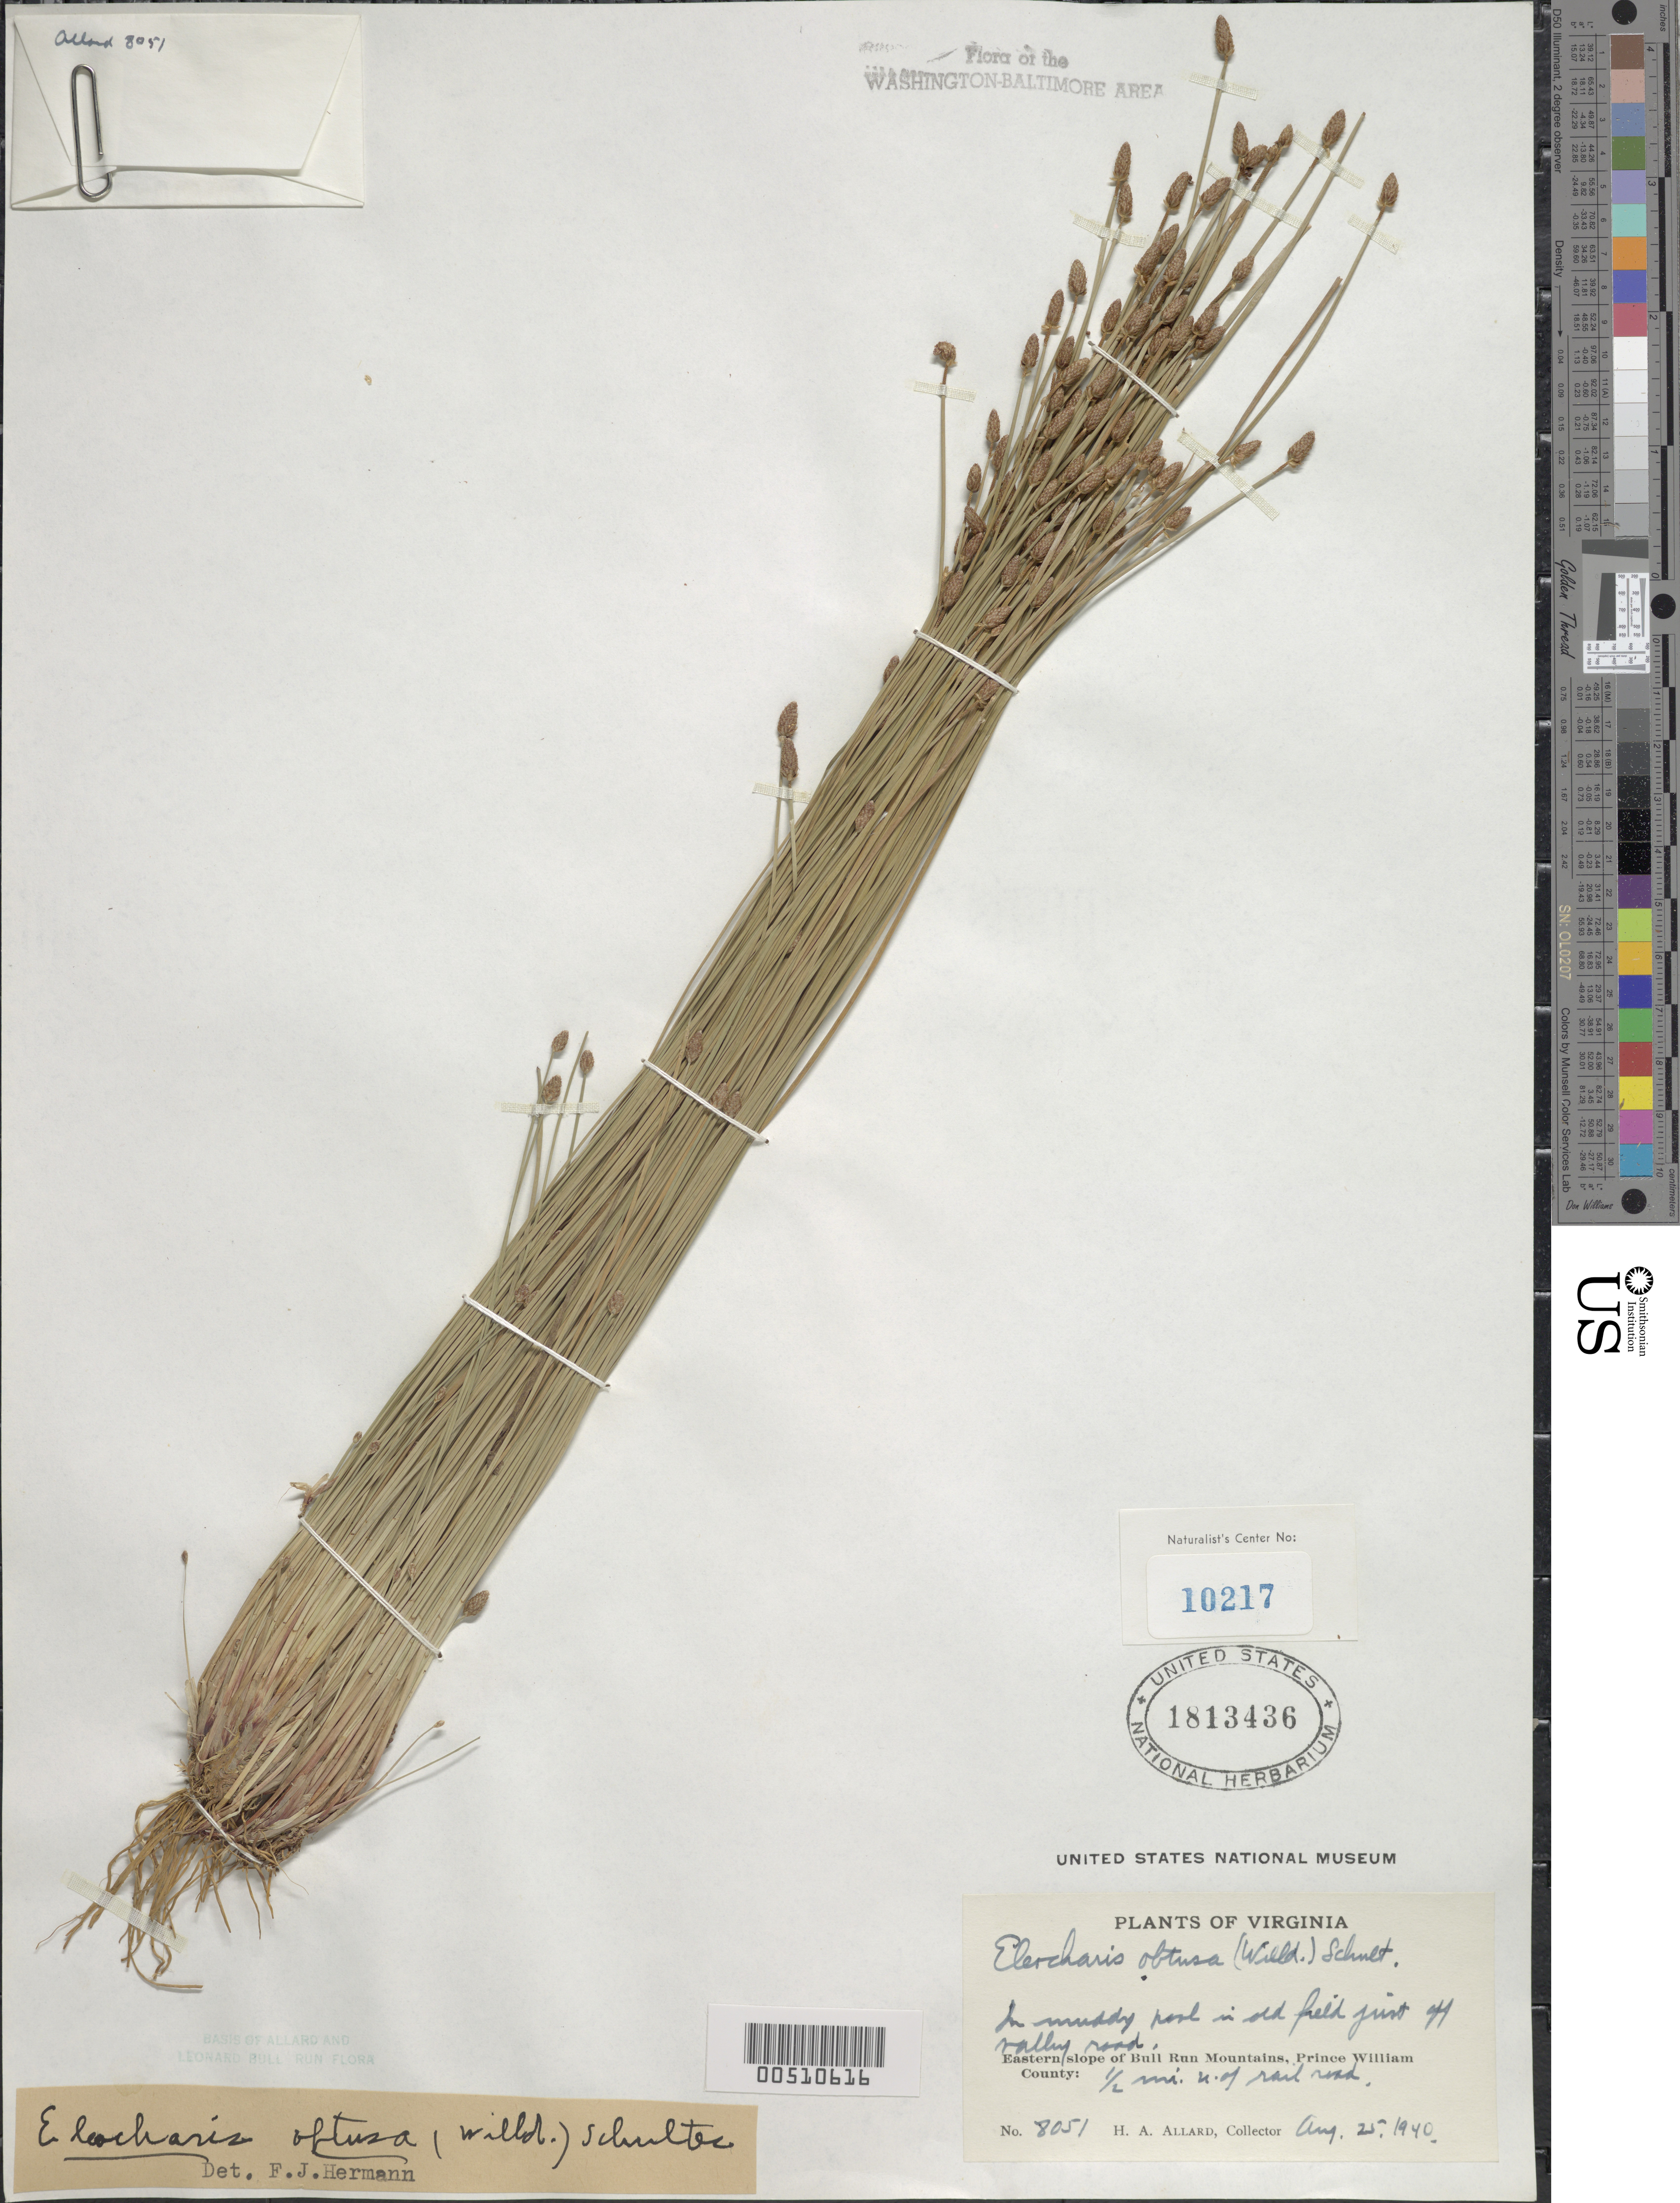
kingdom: Plantae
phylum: Tracheophyta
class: Liliopsida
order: Poales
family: Cyperaceae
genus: Eleocharis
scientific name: Eleocharis obtusa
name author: (Willd.) Schult.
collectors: H. A. Allard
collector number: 8051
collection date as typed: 25 Aug 1940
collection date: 1940-08-25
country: United States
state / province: Virginia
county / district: Prince William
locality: Off Valley Road, 0.5 mi. N of Railroad, E slope of Bull Run Mts. Bull Run Mts.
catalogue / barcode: US 1813436